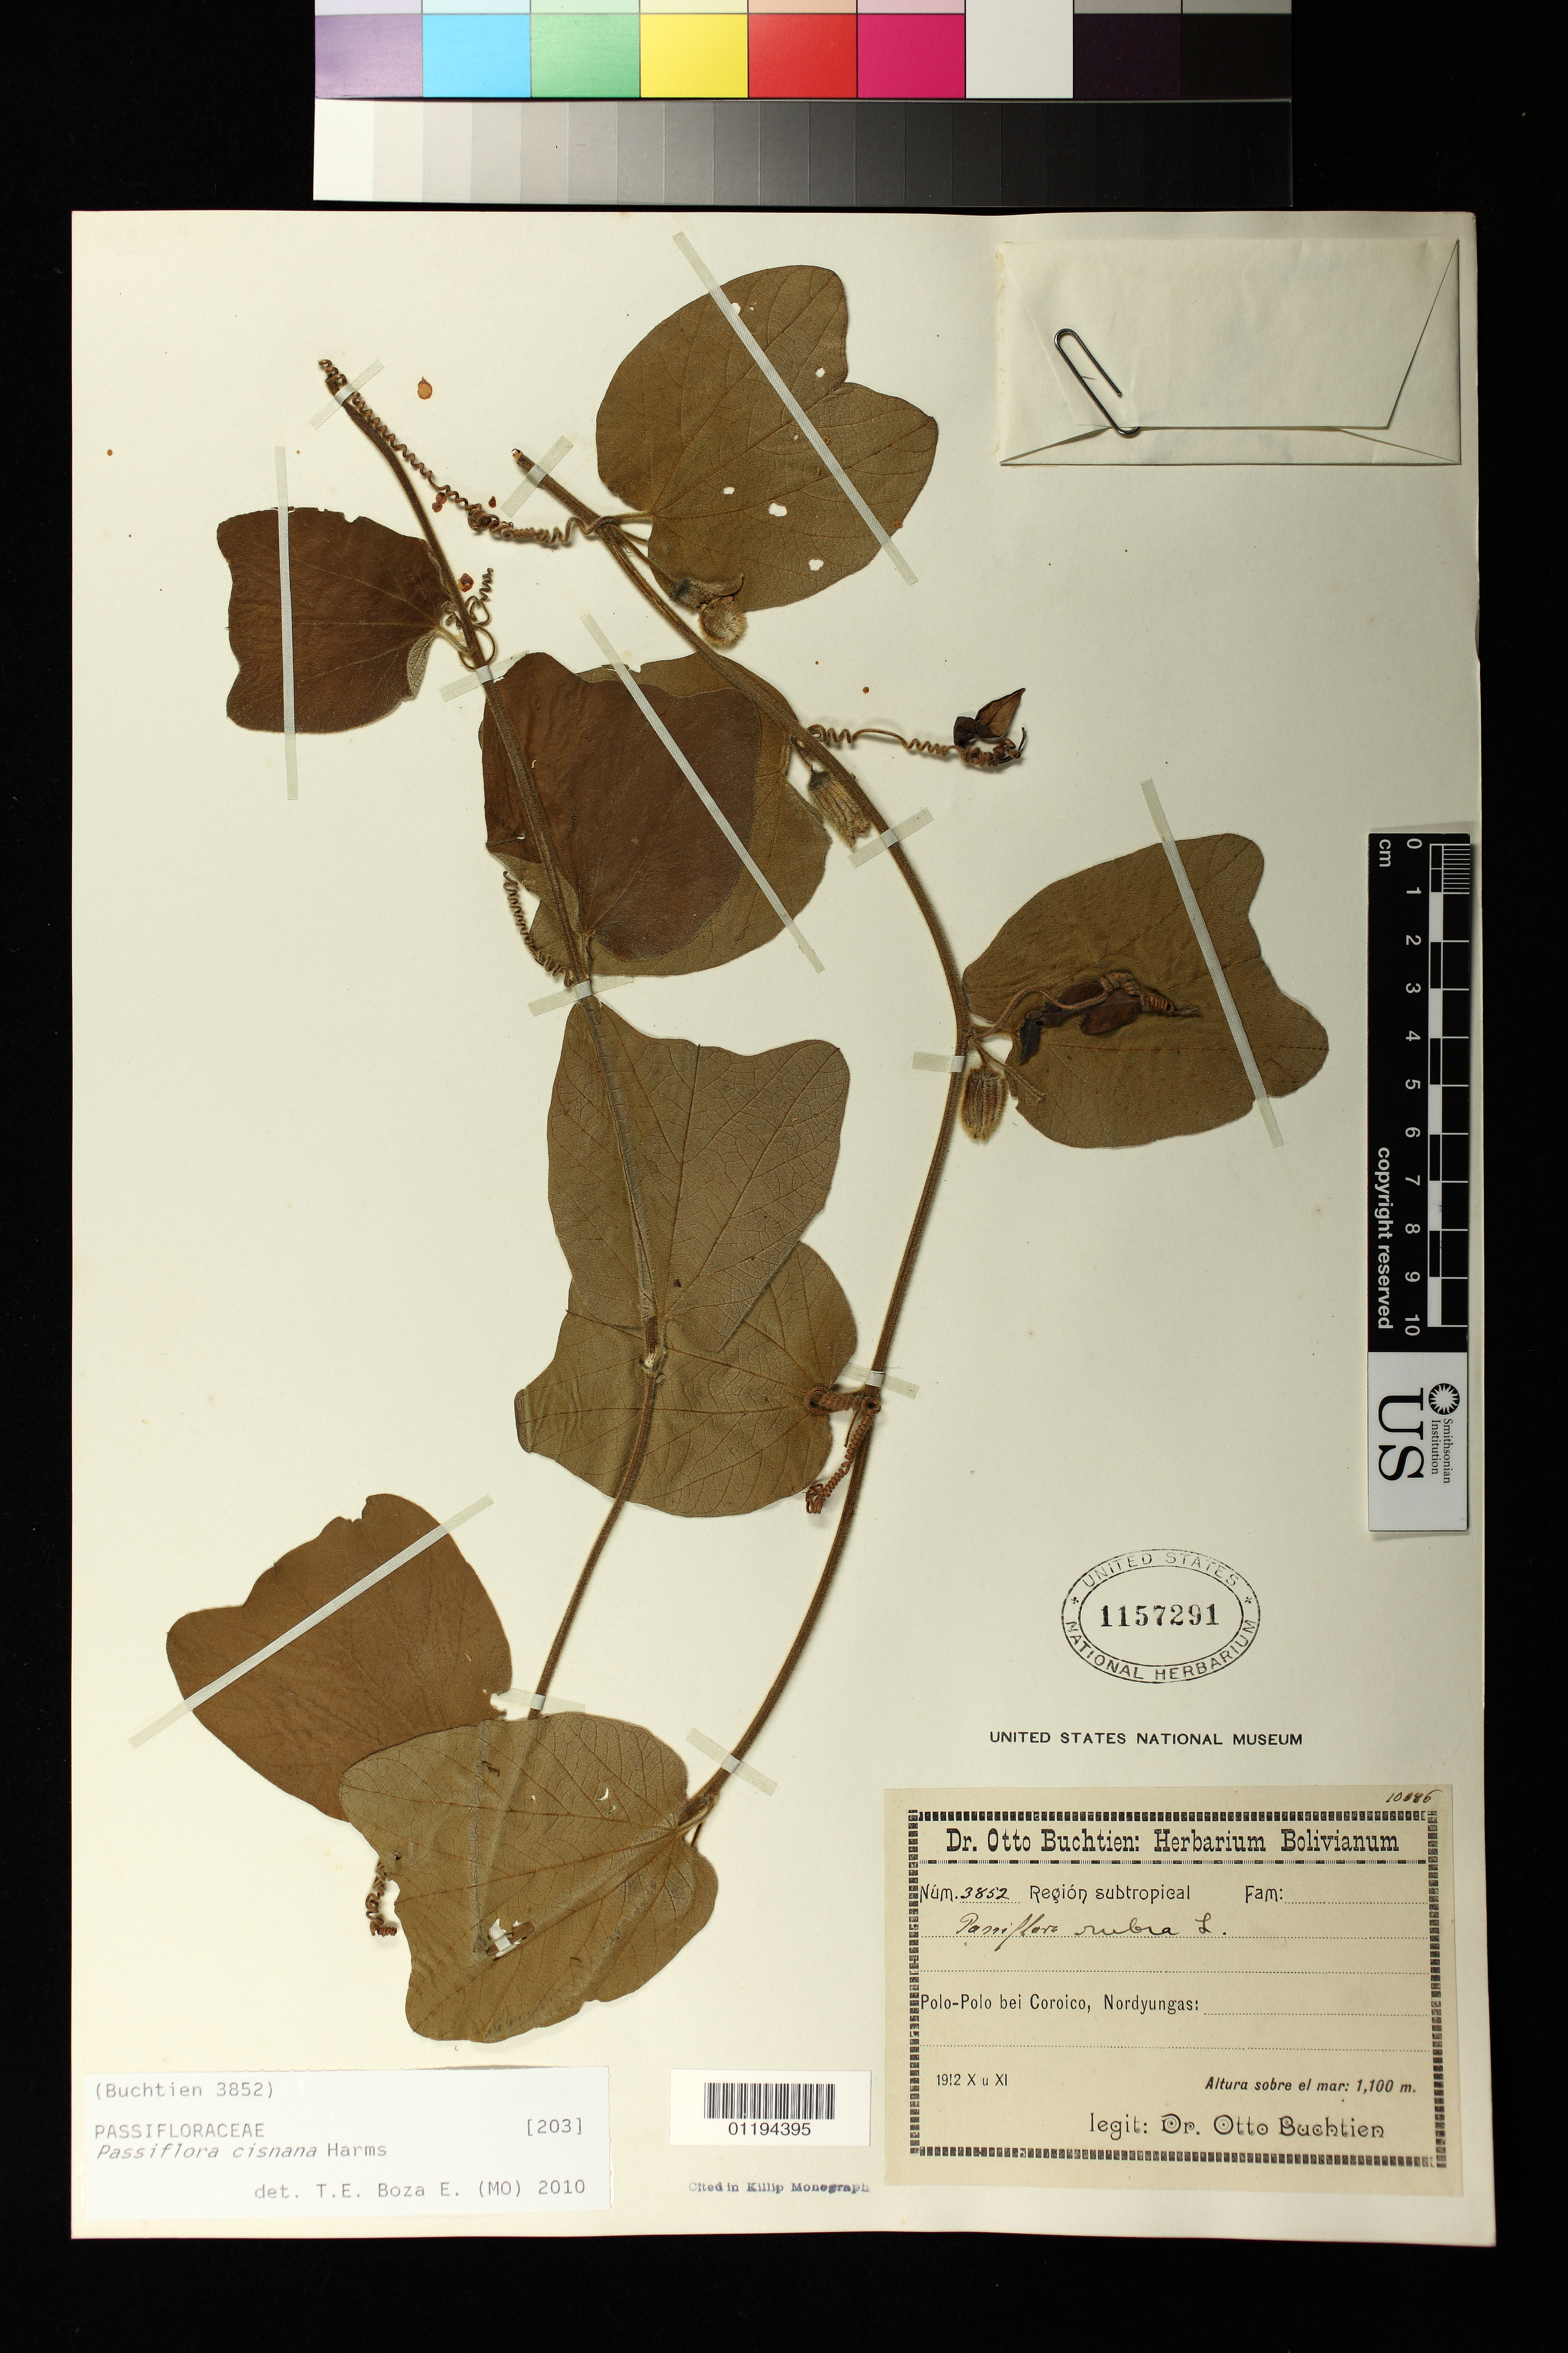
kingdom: Plantae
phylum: Tracheophyta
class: Magnoliopsida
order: Malpighiales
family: Passifloraceae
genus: Passiflora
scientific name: Passiflora cisnana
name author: Harms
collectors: O. Buchtien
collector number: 3852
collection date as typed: Oct 1912 to -- Nov 1912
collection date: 1912-10/1912-11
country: Bolivia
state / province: La Paz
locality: Polo-Polo near Coroico, Nordyungas (sic)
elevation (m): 1100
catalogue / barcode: US 1157291